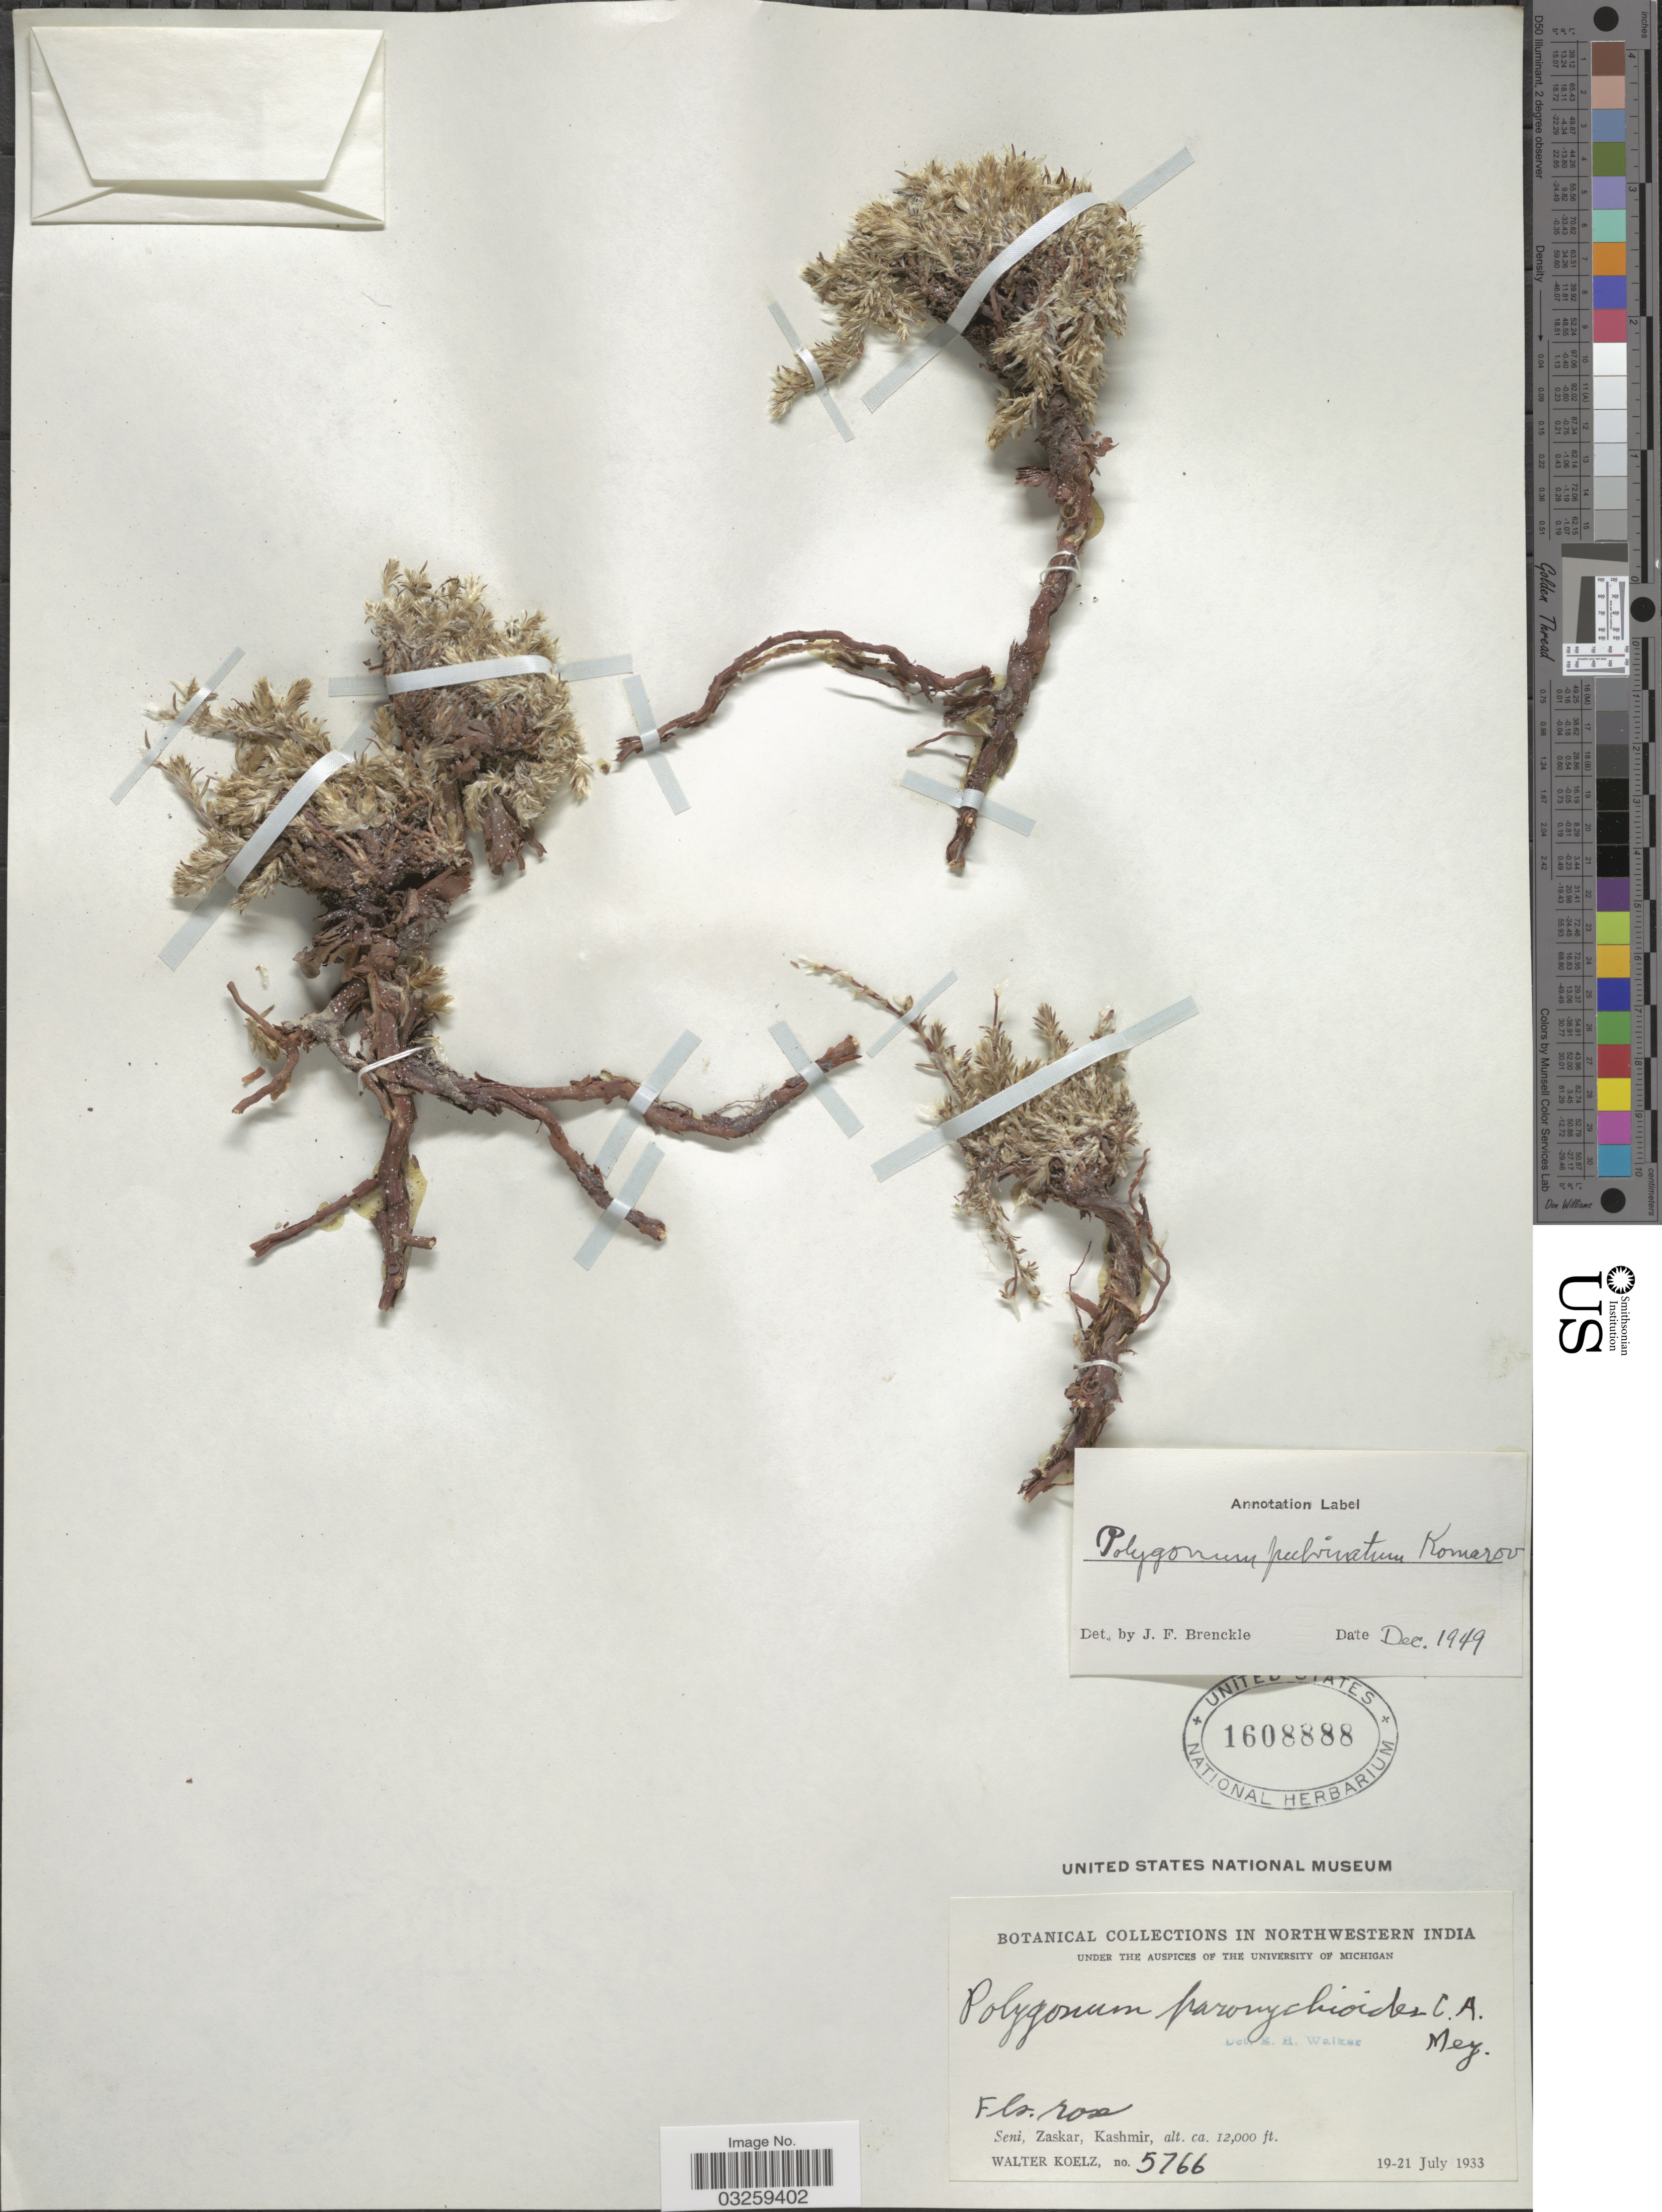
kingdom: Plantae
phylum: Tracheophyta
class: Magnoliopsida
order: Caryophyllales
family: Polygonaceae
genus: Polygonum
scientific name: Polygonum paronychioides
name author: C.A. Mey.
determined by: Strong, Mark T., (BOT), Smithsonian Institution - National Museum of Natural History (UNITED STATES)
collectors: W. N. Koelz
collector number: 5766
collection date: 1933-07-19/1933-07-21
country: India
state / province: Jammu and Kashmir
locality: Northwestern India. Seni, Zaskar, Kashmir.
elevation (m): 3658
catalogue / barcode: US 1608888